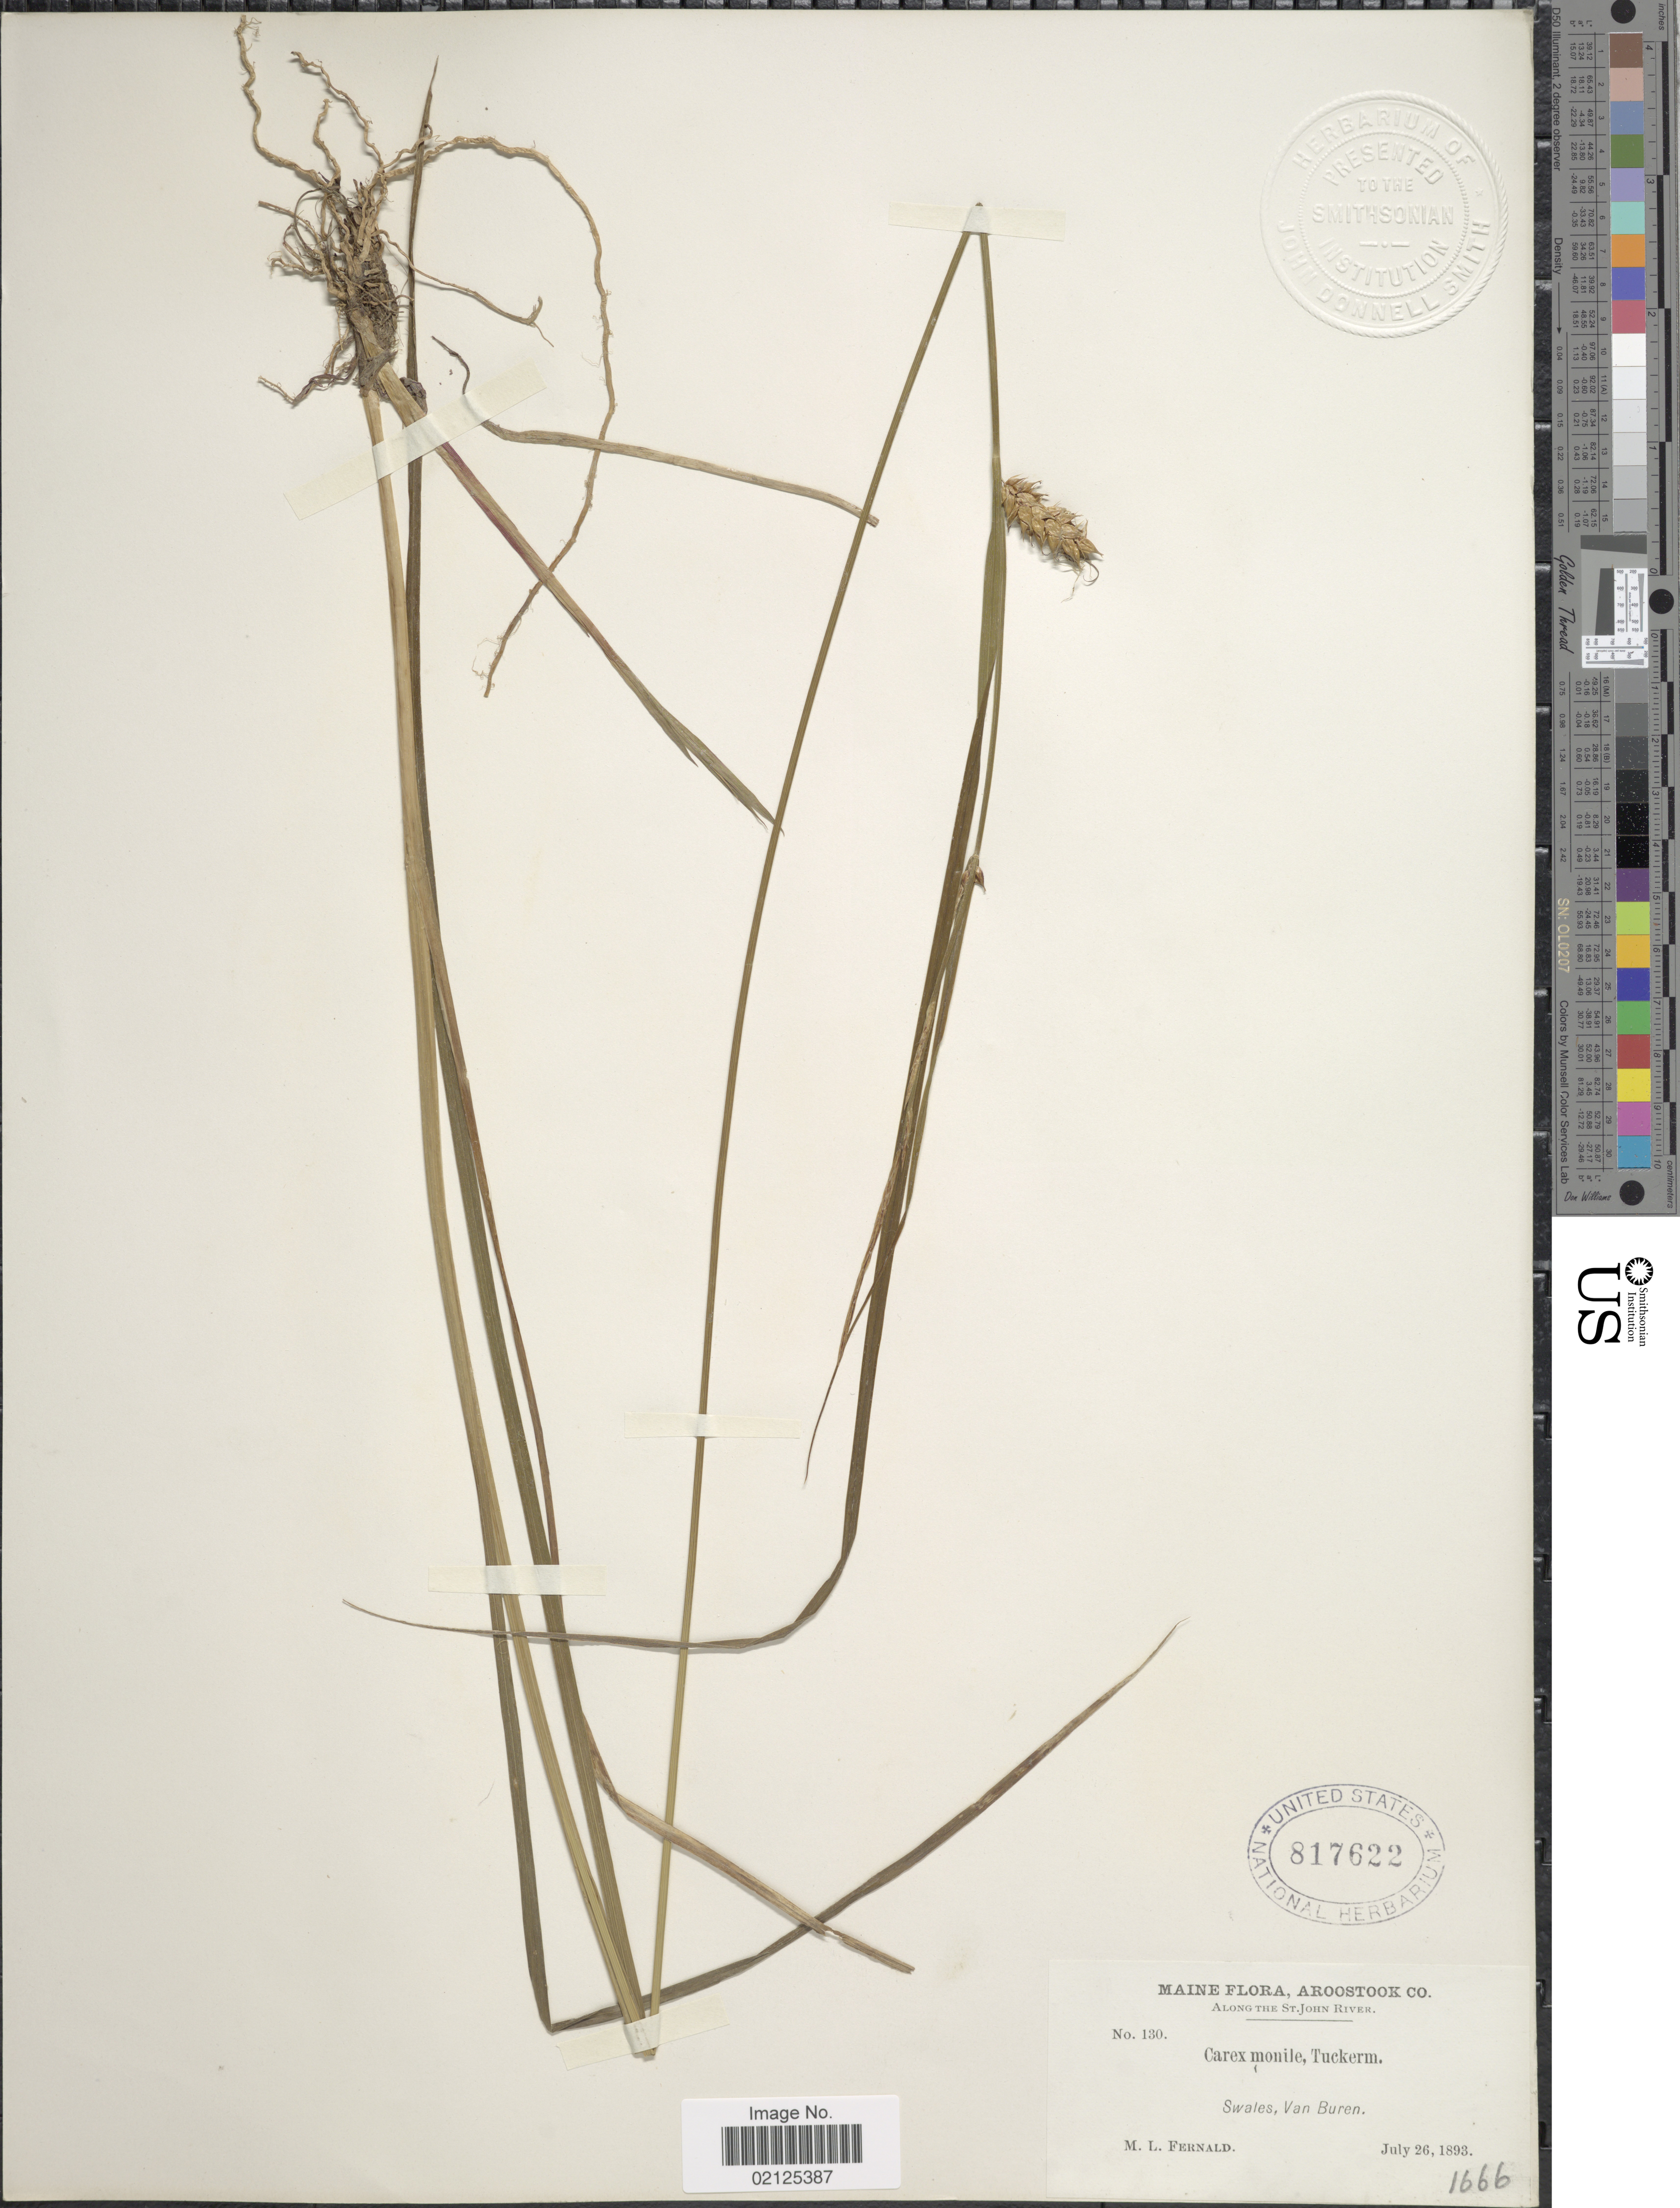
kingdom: Plantae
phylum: Tracheophyta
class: Liliopsida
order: Poales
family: Cyperaceae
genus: Carex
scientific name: Carex vesicaria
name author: L.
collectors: M. L. Fernald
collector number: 130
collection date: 1893-07-26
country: United States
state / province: Maine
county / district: Aroostook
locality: Aroostook Co, Along The St. John River, Swales, Van Buren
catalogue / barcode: US 817622